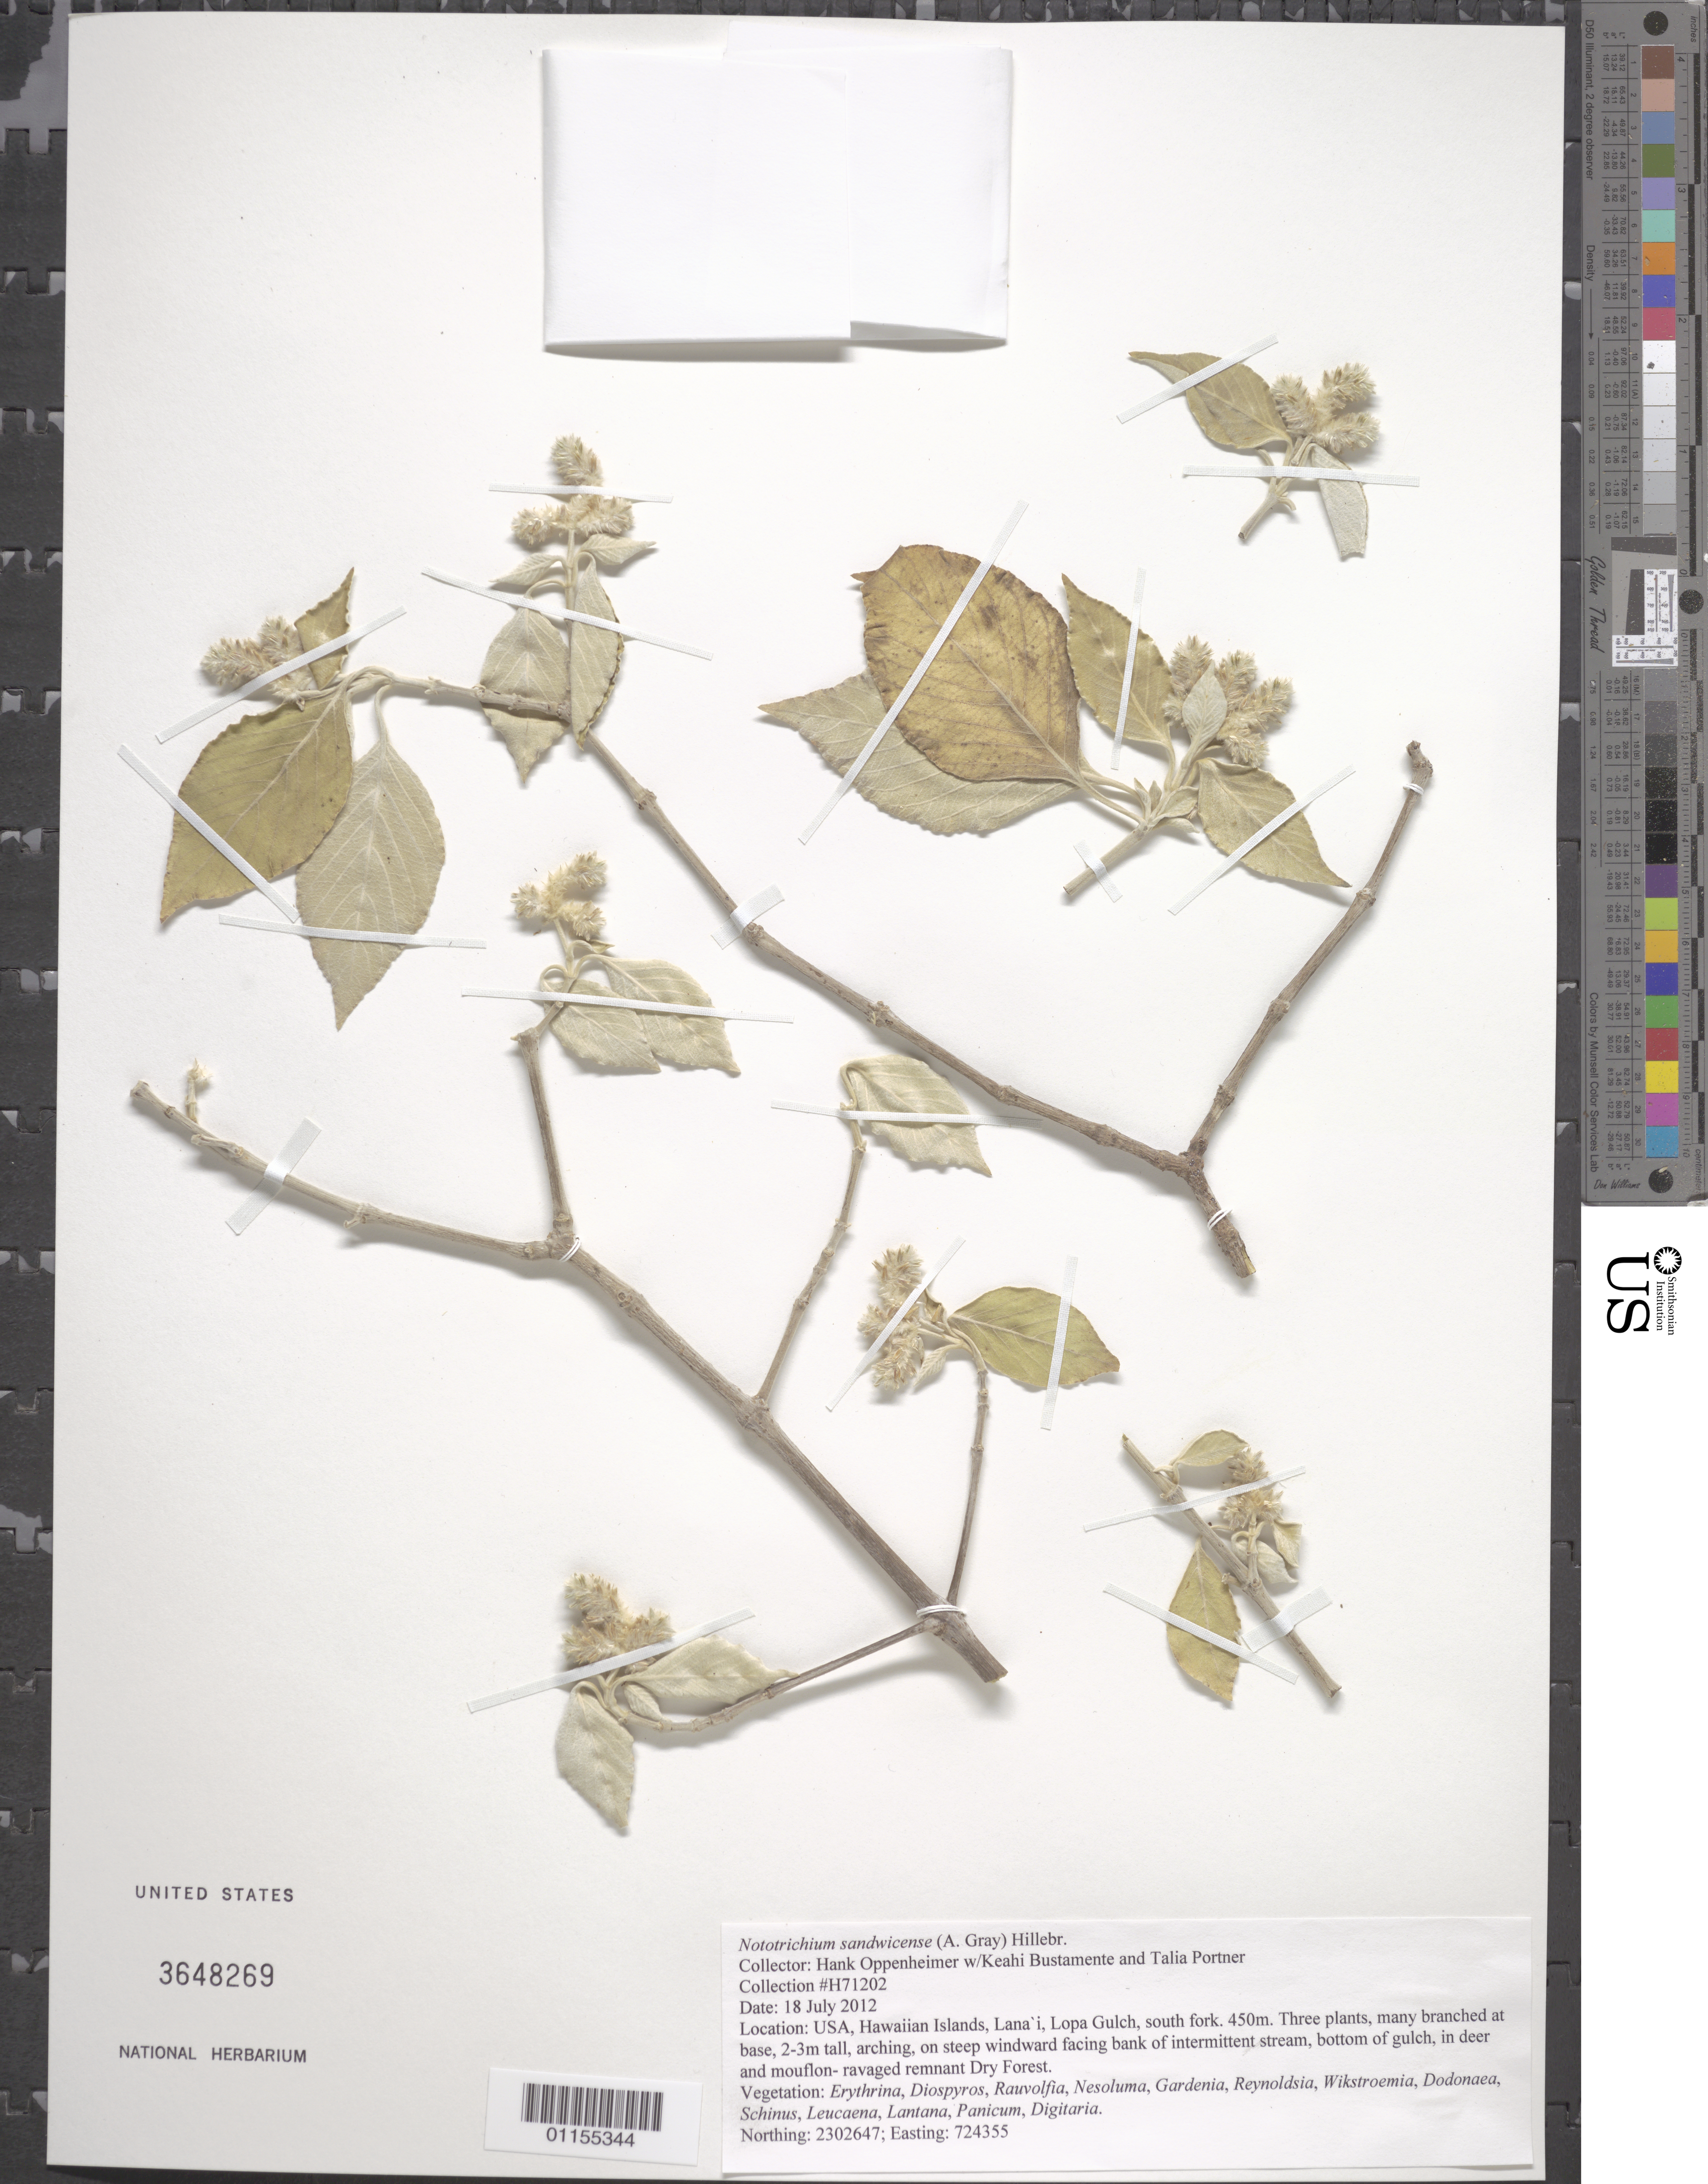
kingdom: Plantae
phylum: Tracheophyta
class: Magnoliopsida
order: Caryophyllales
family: Amaranthaceae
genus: Achyranthes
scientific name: Achyranthes sandwicensis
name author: (A. Gray) Di Vincenzo et al.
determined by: Wagner, W. L., (BOT), Smithsonian Institution - National Museum of Natural History (UNITED STATES)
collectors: H. L. Oppenheimer, K. M. Bustamente & T. Portner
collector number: H71202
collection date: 2012-07-18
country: United States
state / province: Hawaii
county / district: Maui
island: Lana'i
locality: Lopa Gulch, south fork.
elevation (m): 450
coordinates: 2302647 Northing, 724355 Easting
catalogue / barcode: US 3648269